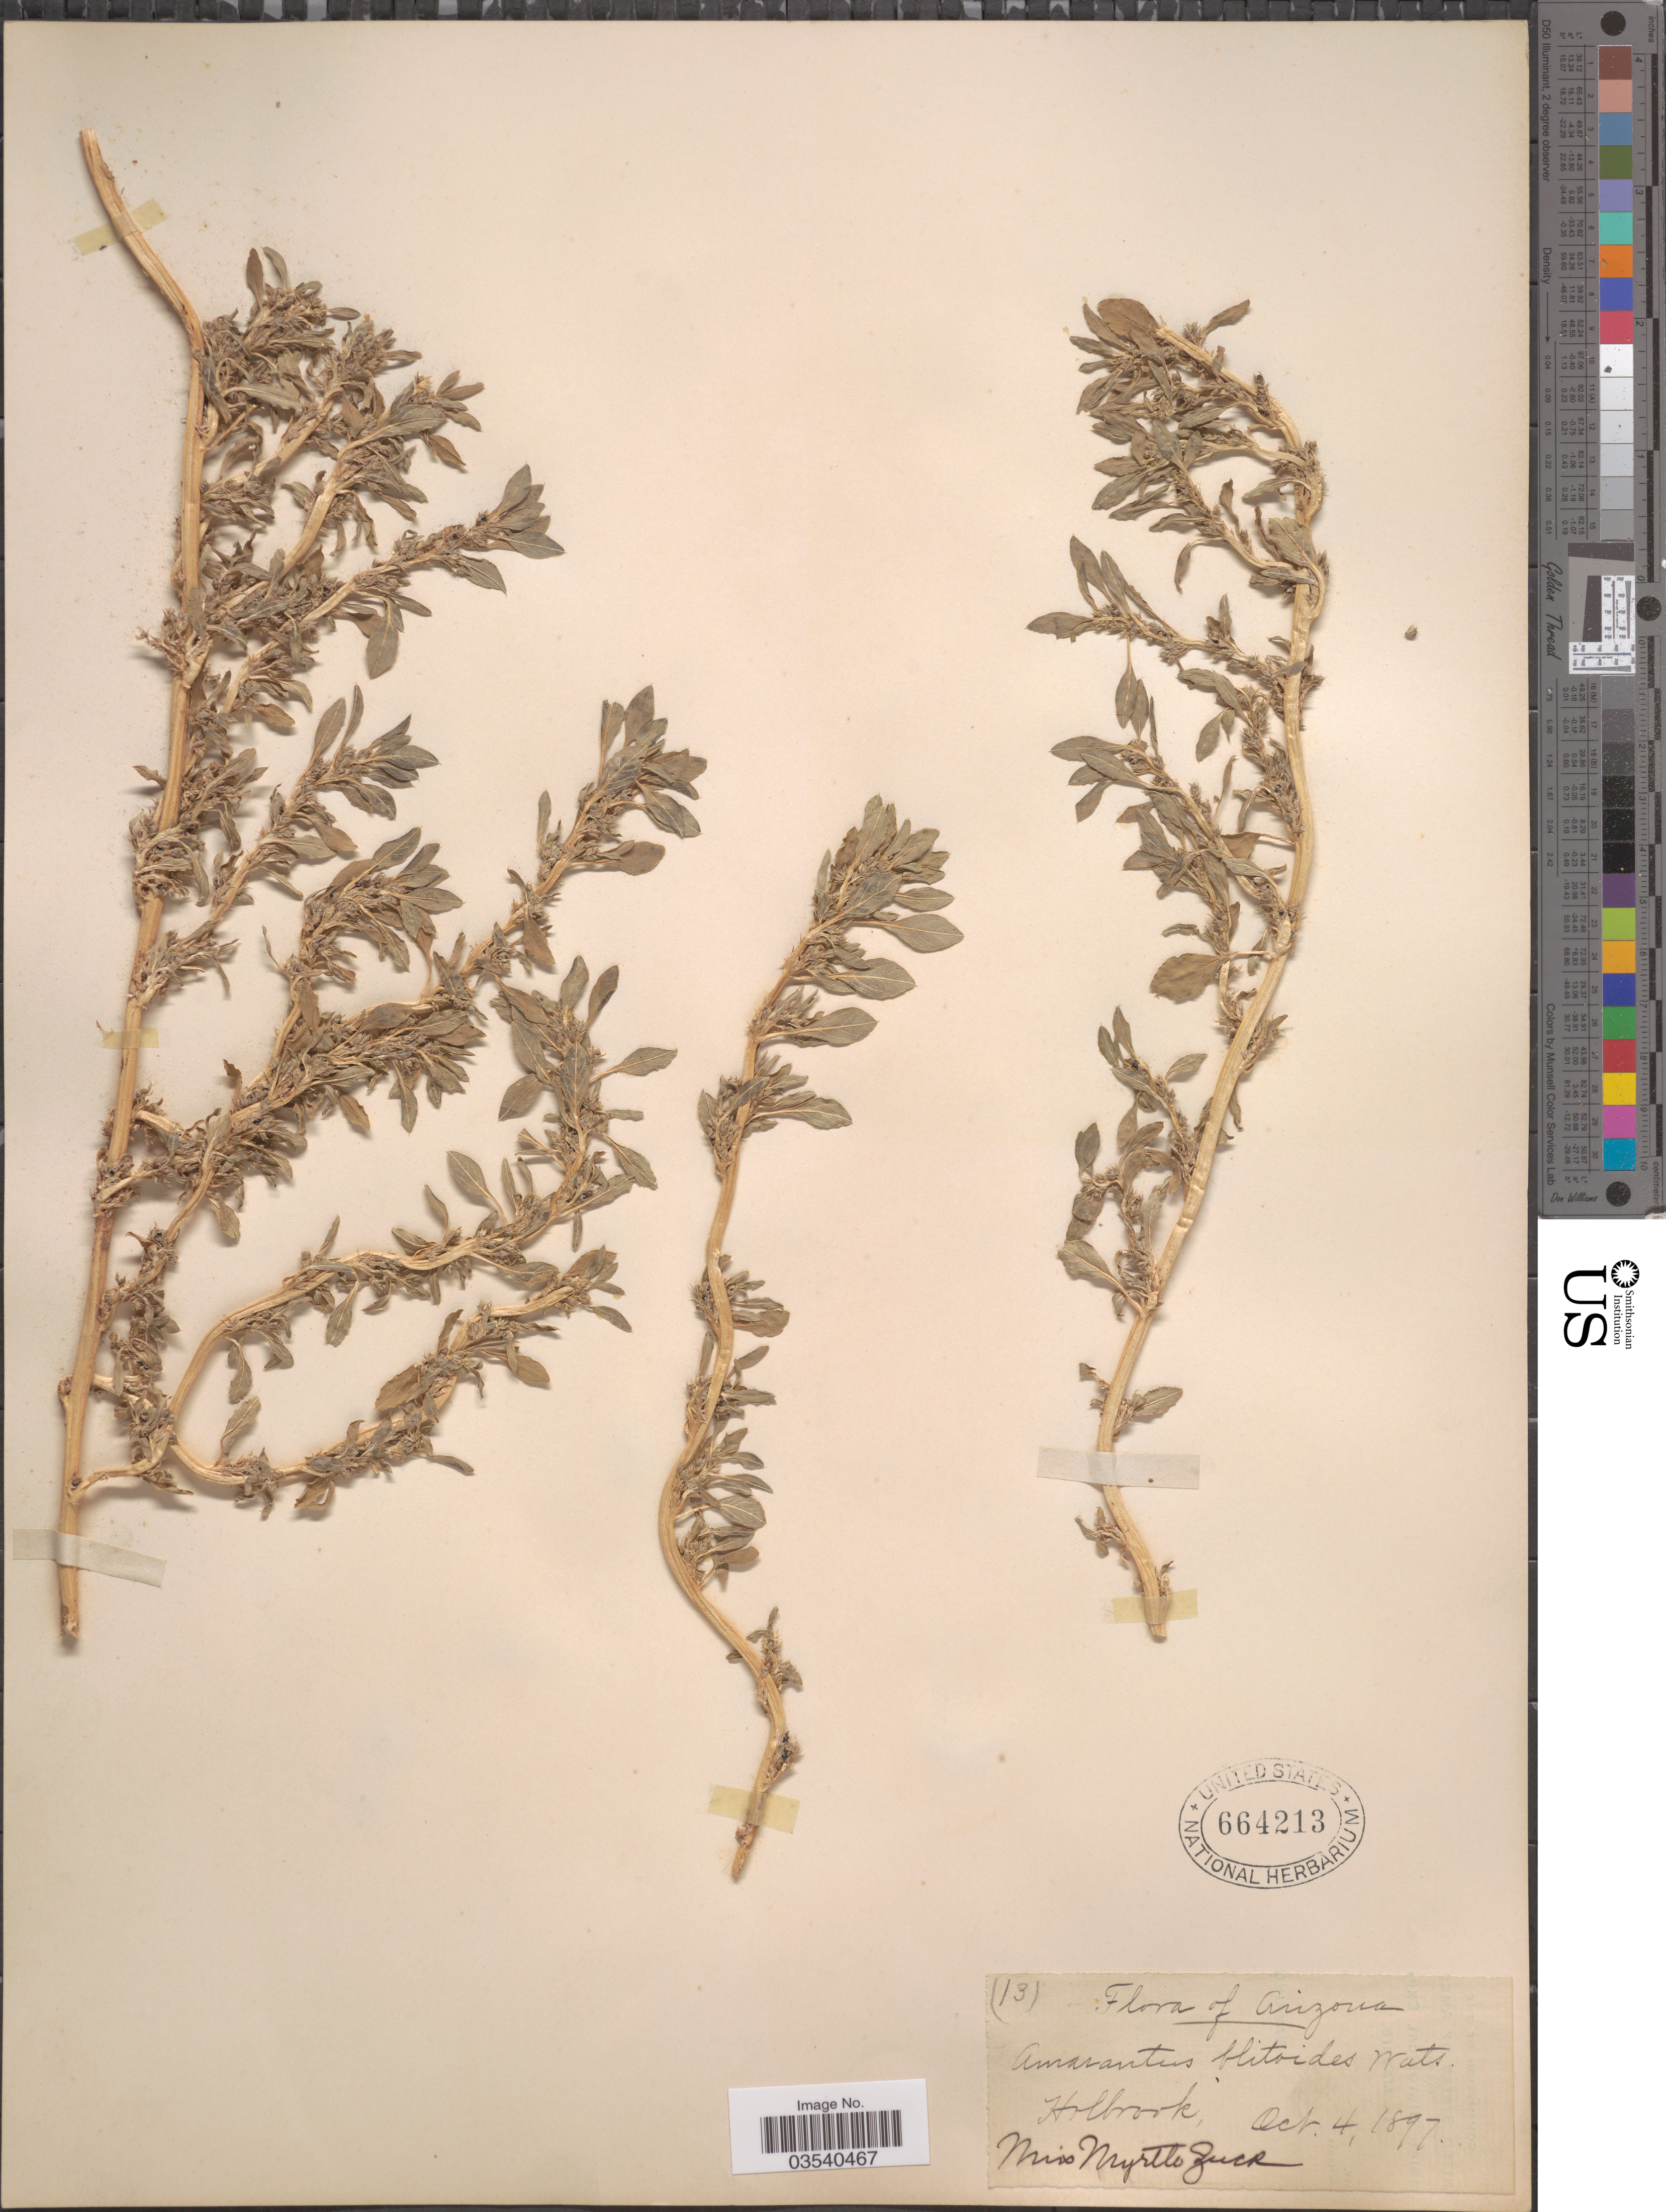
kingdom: Plantae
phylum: Tracheophyta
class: Magnoliopsida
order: Caryophyllales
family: Amaranthaceae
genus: Amaranthus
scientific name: Amaranthus graecizans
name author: L.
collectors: M. Zuck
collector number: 13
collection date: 1897-10-04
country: United States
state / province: Arizona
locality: Holbrook.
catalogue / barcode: US 664213